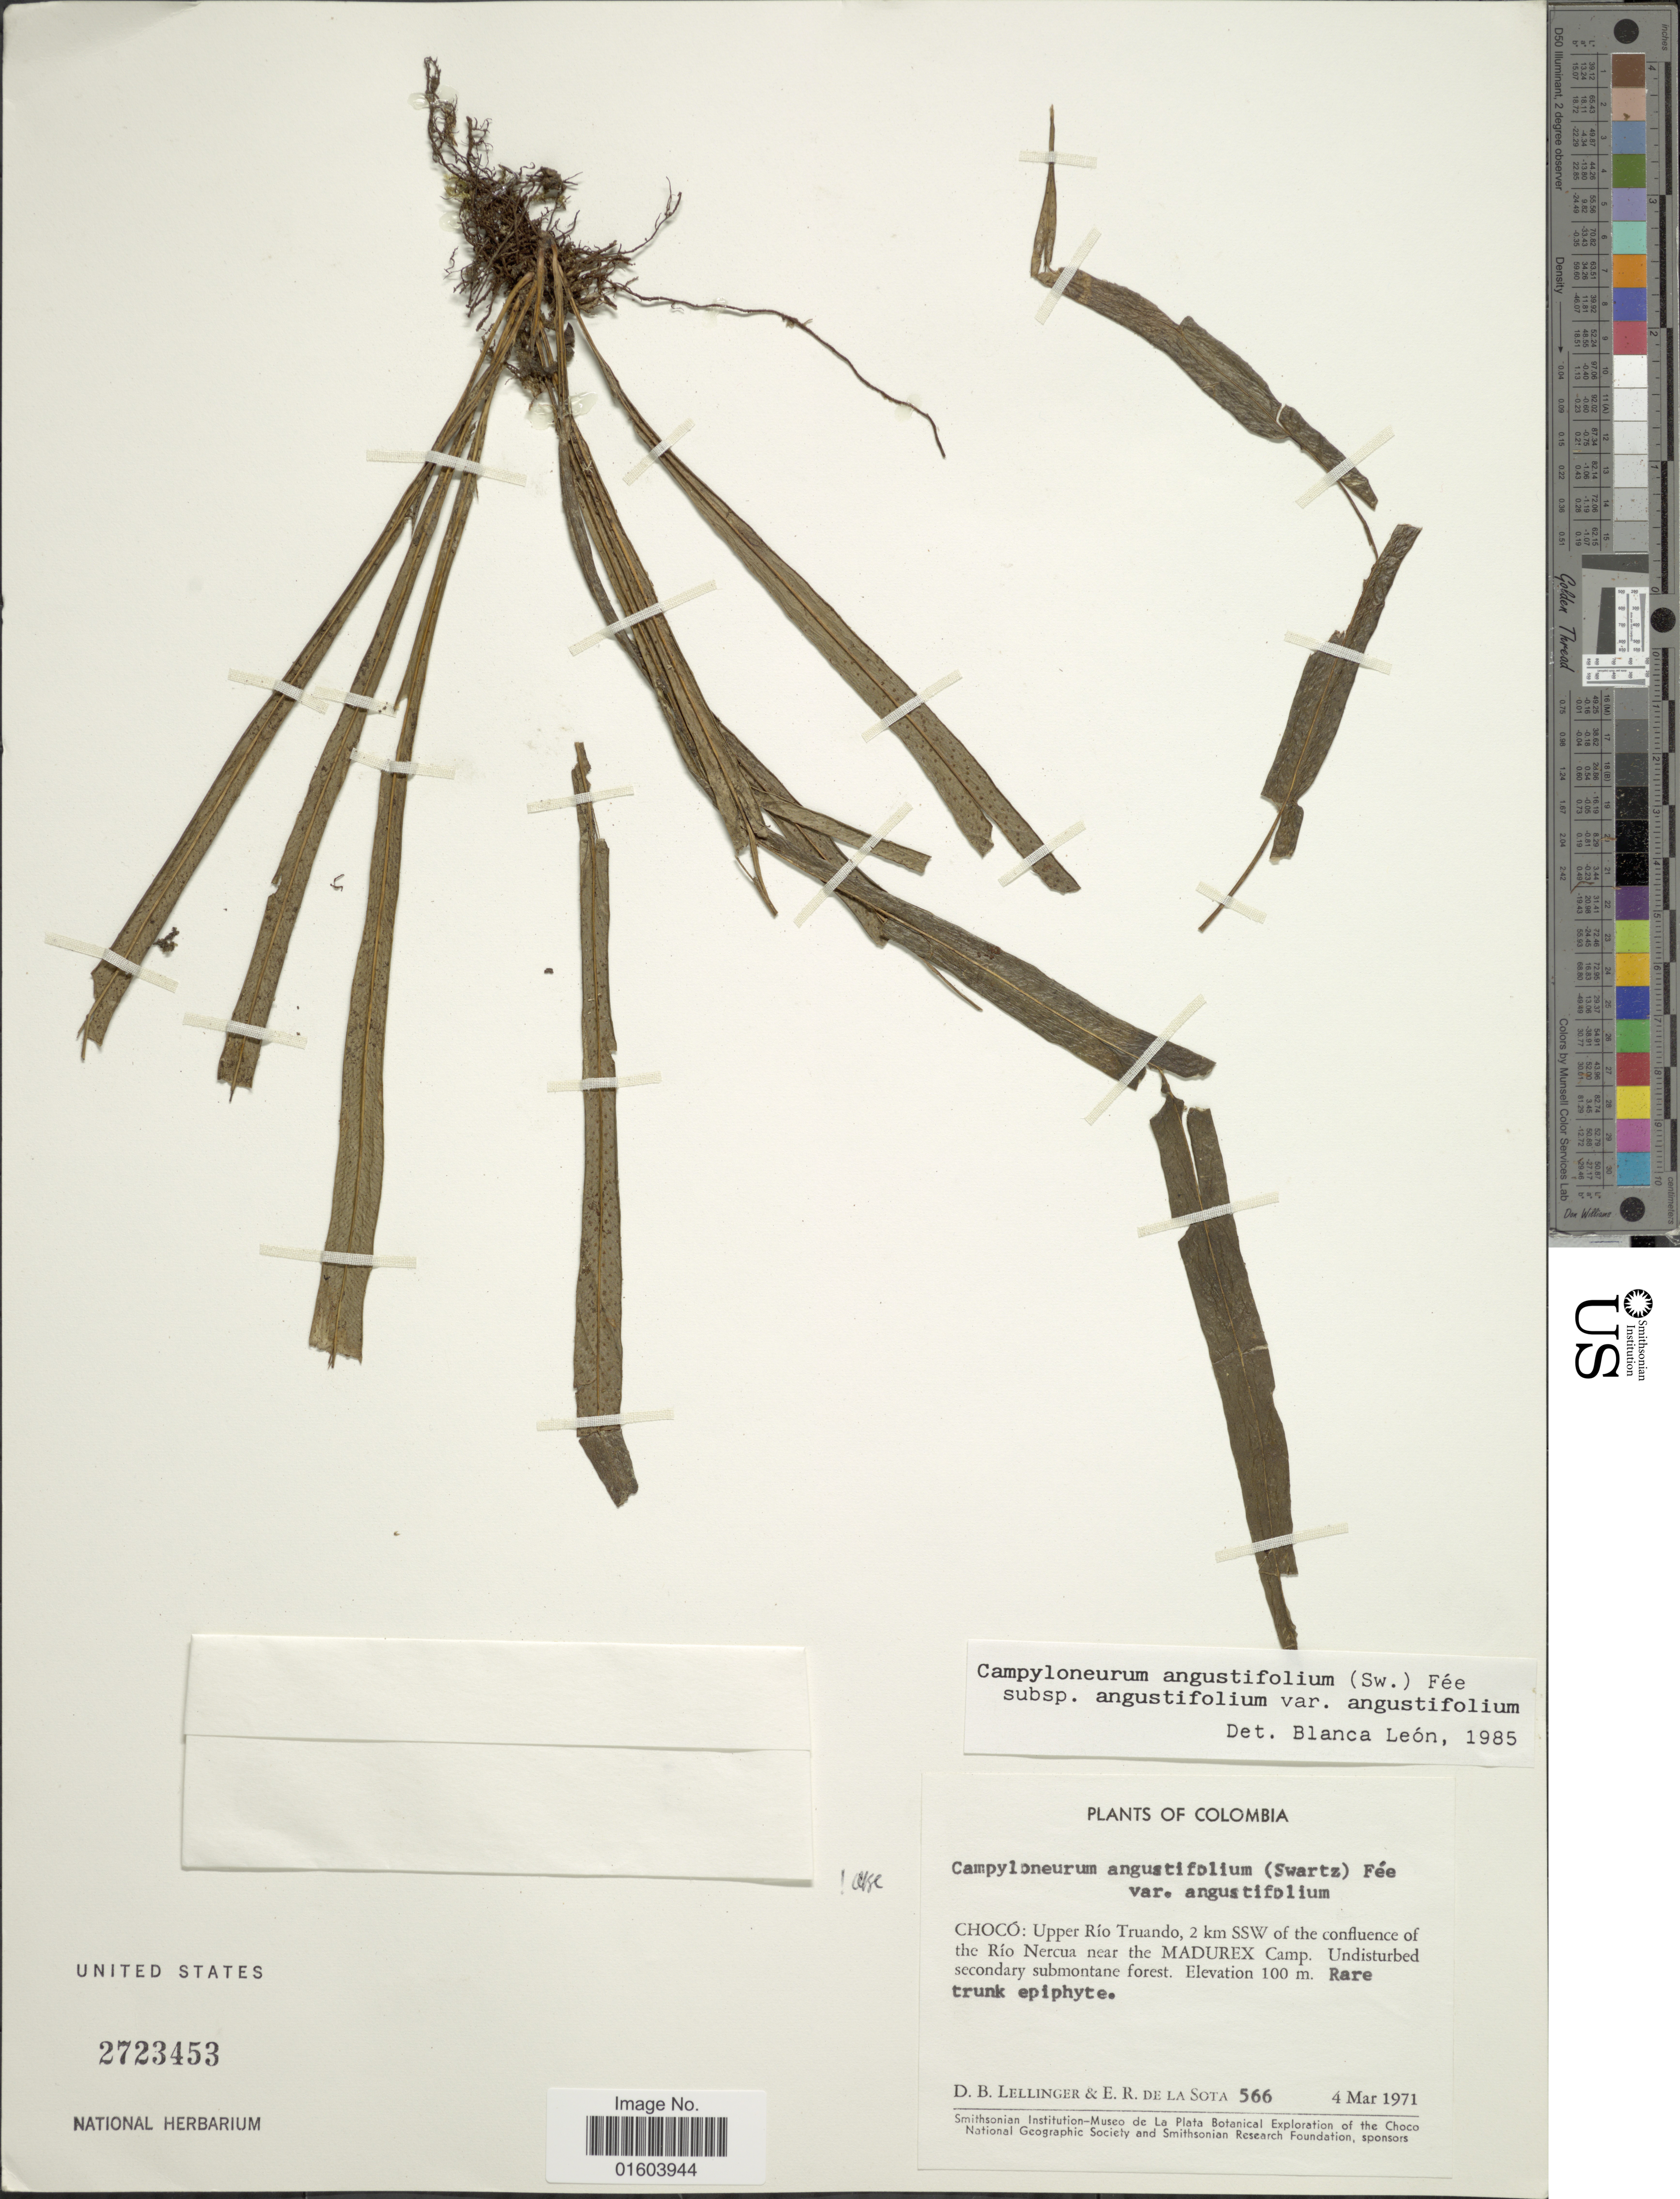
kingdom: Plantae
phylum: Tracheophyta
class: Polypodiopsida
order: Polypodiales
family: Polypodiaceae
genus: Campyloneurum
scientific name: Campyloneurum angustifolium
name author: (Sw.) Fée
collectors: D. B. Lellinger & E. R. de la Sota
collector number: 566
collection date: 1971-03-04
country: Colombia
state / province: Chocó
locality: Colombia, Choco: Upper Rio Truando, 2 km SSW of the confluence of the Rio Nercua near the MADUREX Camp.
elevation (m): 100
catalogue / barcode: US 2723453